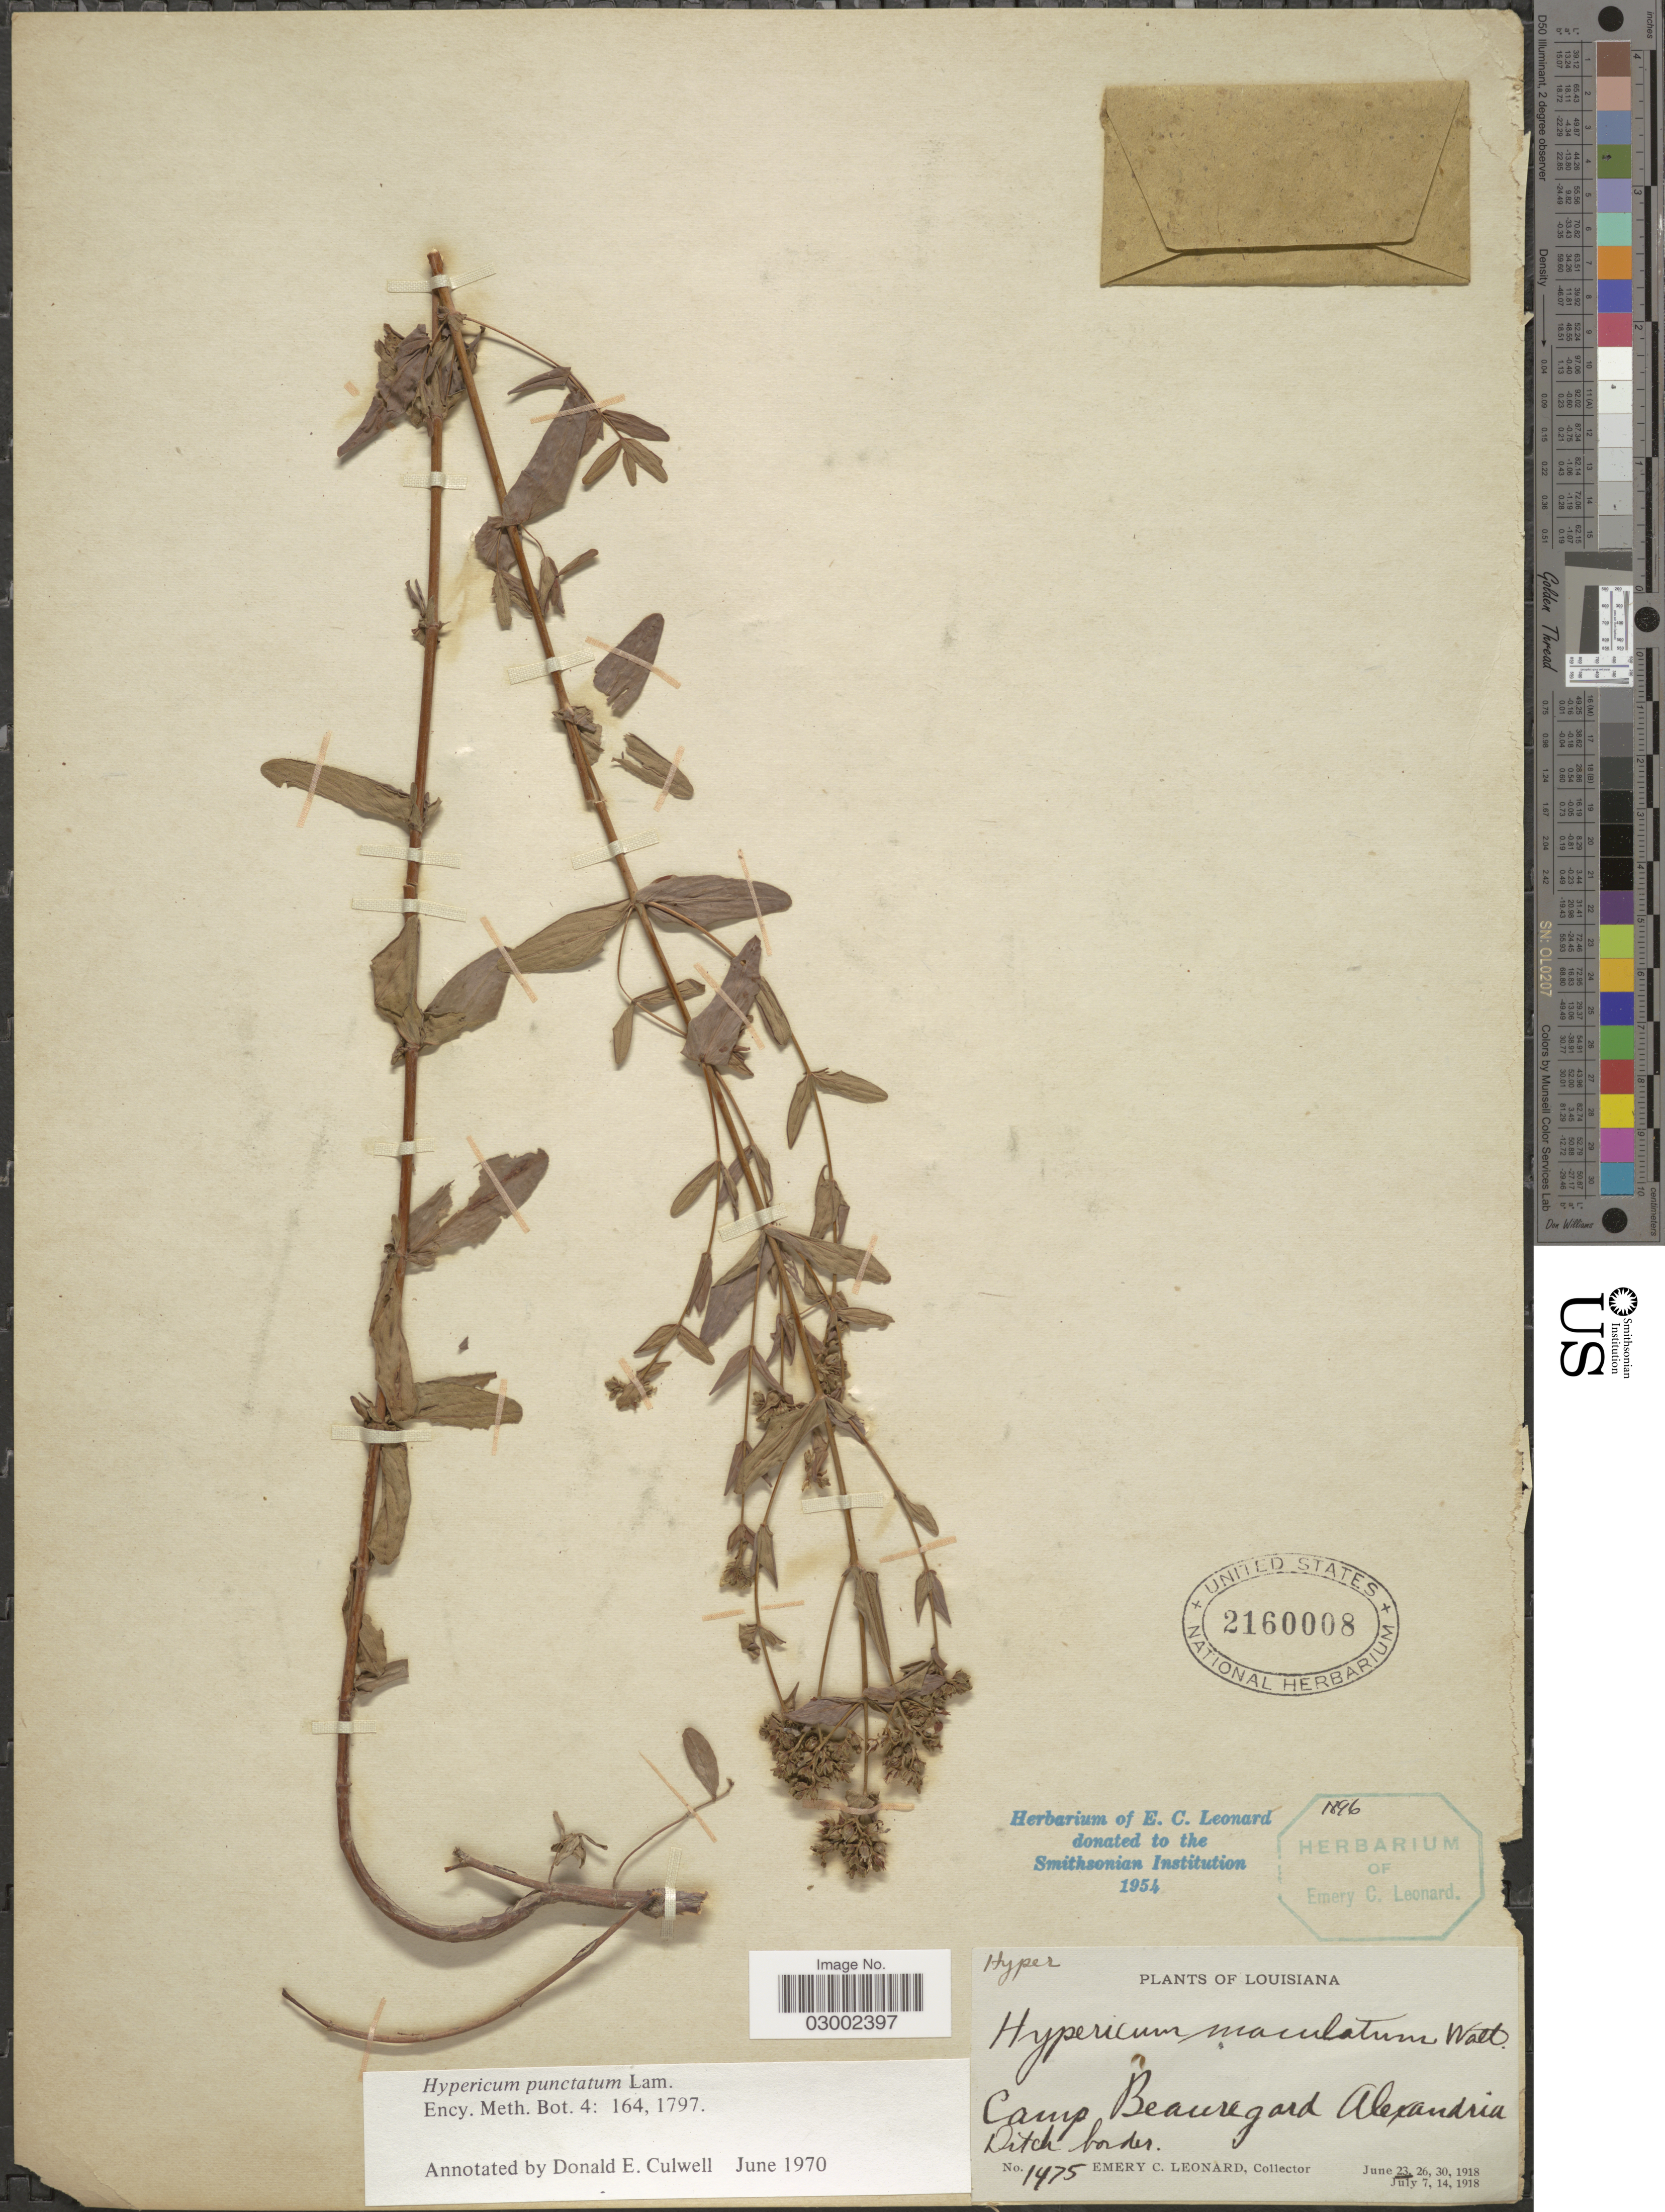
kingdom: Plantae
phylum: Tracheophyta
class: Magnoliopsida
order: Malpighiales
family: Hypericaceae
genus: Hypericum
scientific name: Hypericum punctatum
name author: Lam.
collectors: E. C. Leonard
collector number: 1475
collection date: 1918-06-23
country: United States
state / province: Louisiana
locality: Camp Beauregard Alexandria Ditch border.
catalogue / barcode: US 2160008